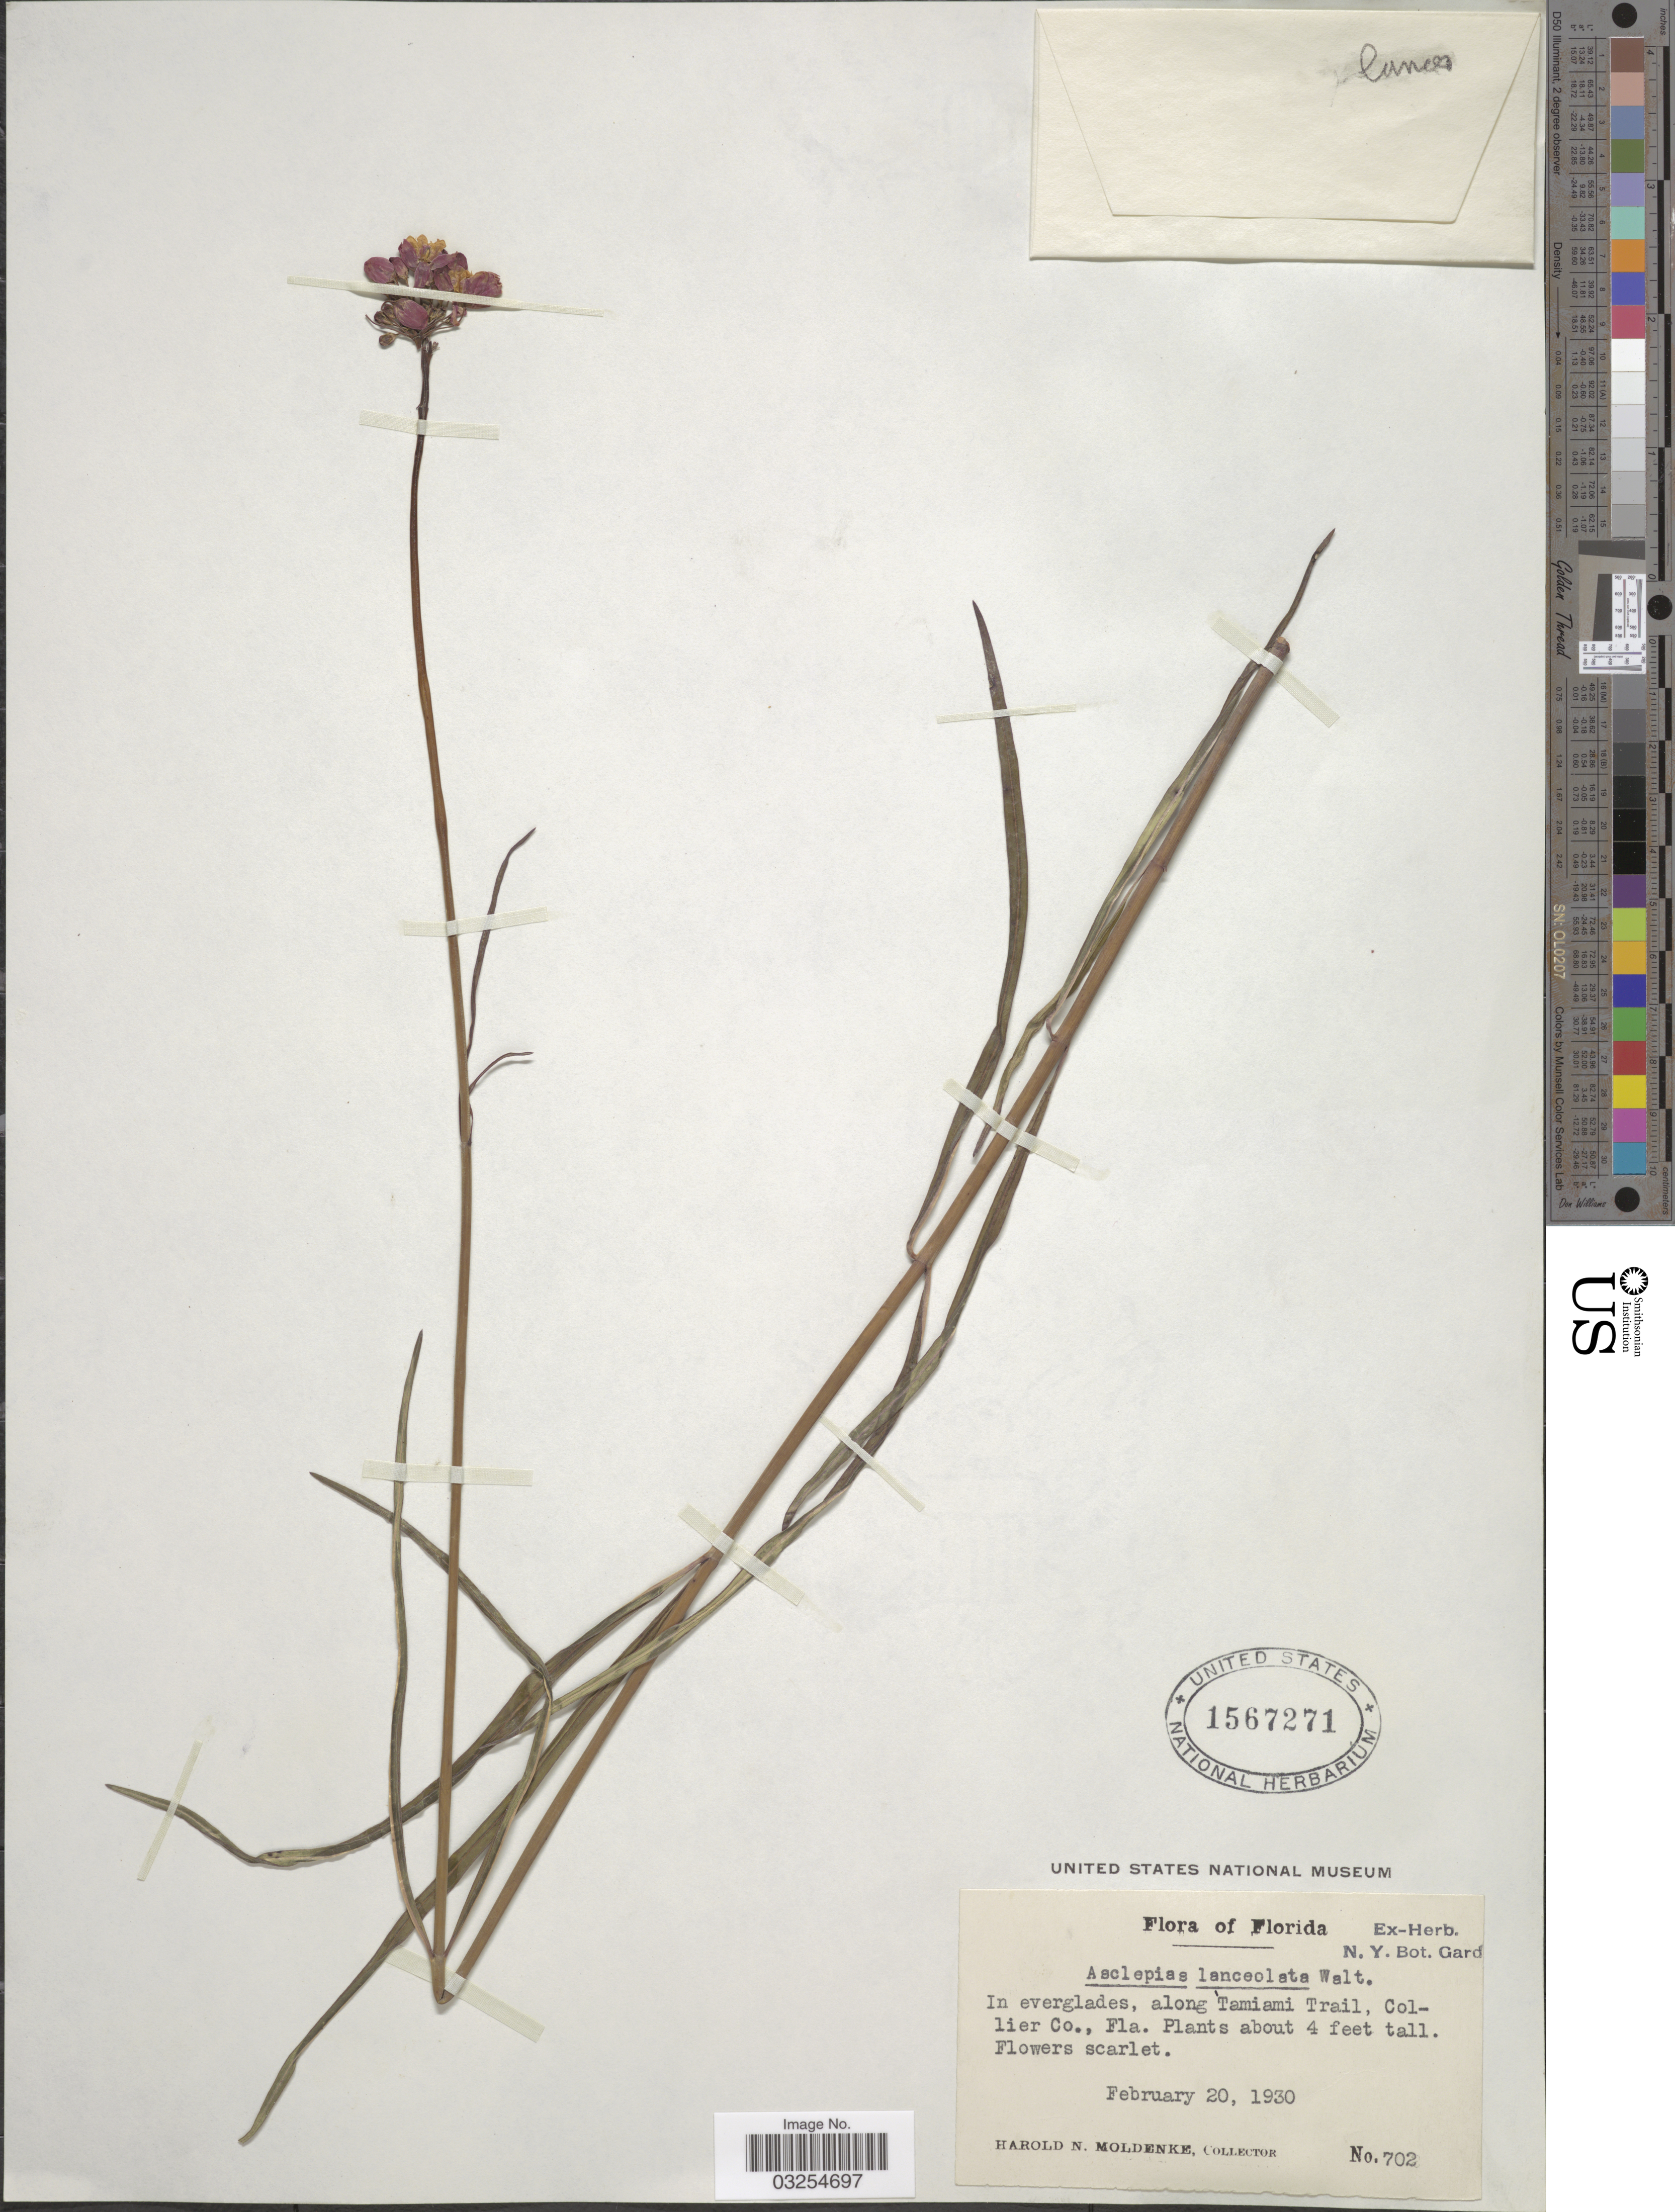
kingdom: Plantae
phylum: Tracheophyta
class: Magnoliopsida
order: Gentianales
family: Apocynaceae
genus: Asclepias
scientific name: Asclepias lanceolata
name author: Walter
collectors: H. N. Moldenke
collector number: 702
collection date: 1930-02-20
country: United States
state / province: Florida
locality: In everglades, along Tamiami Trail, Collier Co.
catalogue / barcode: US 1567271